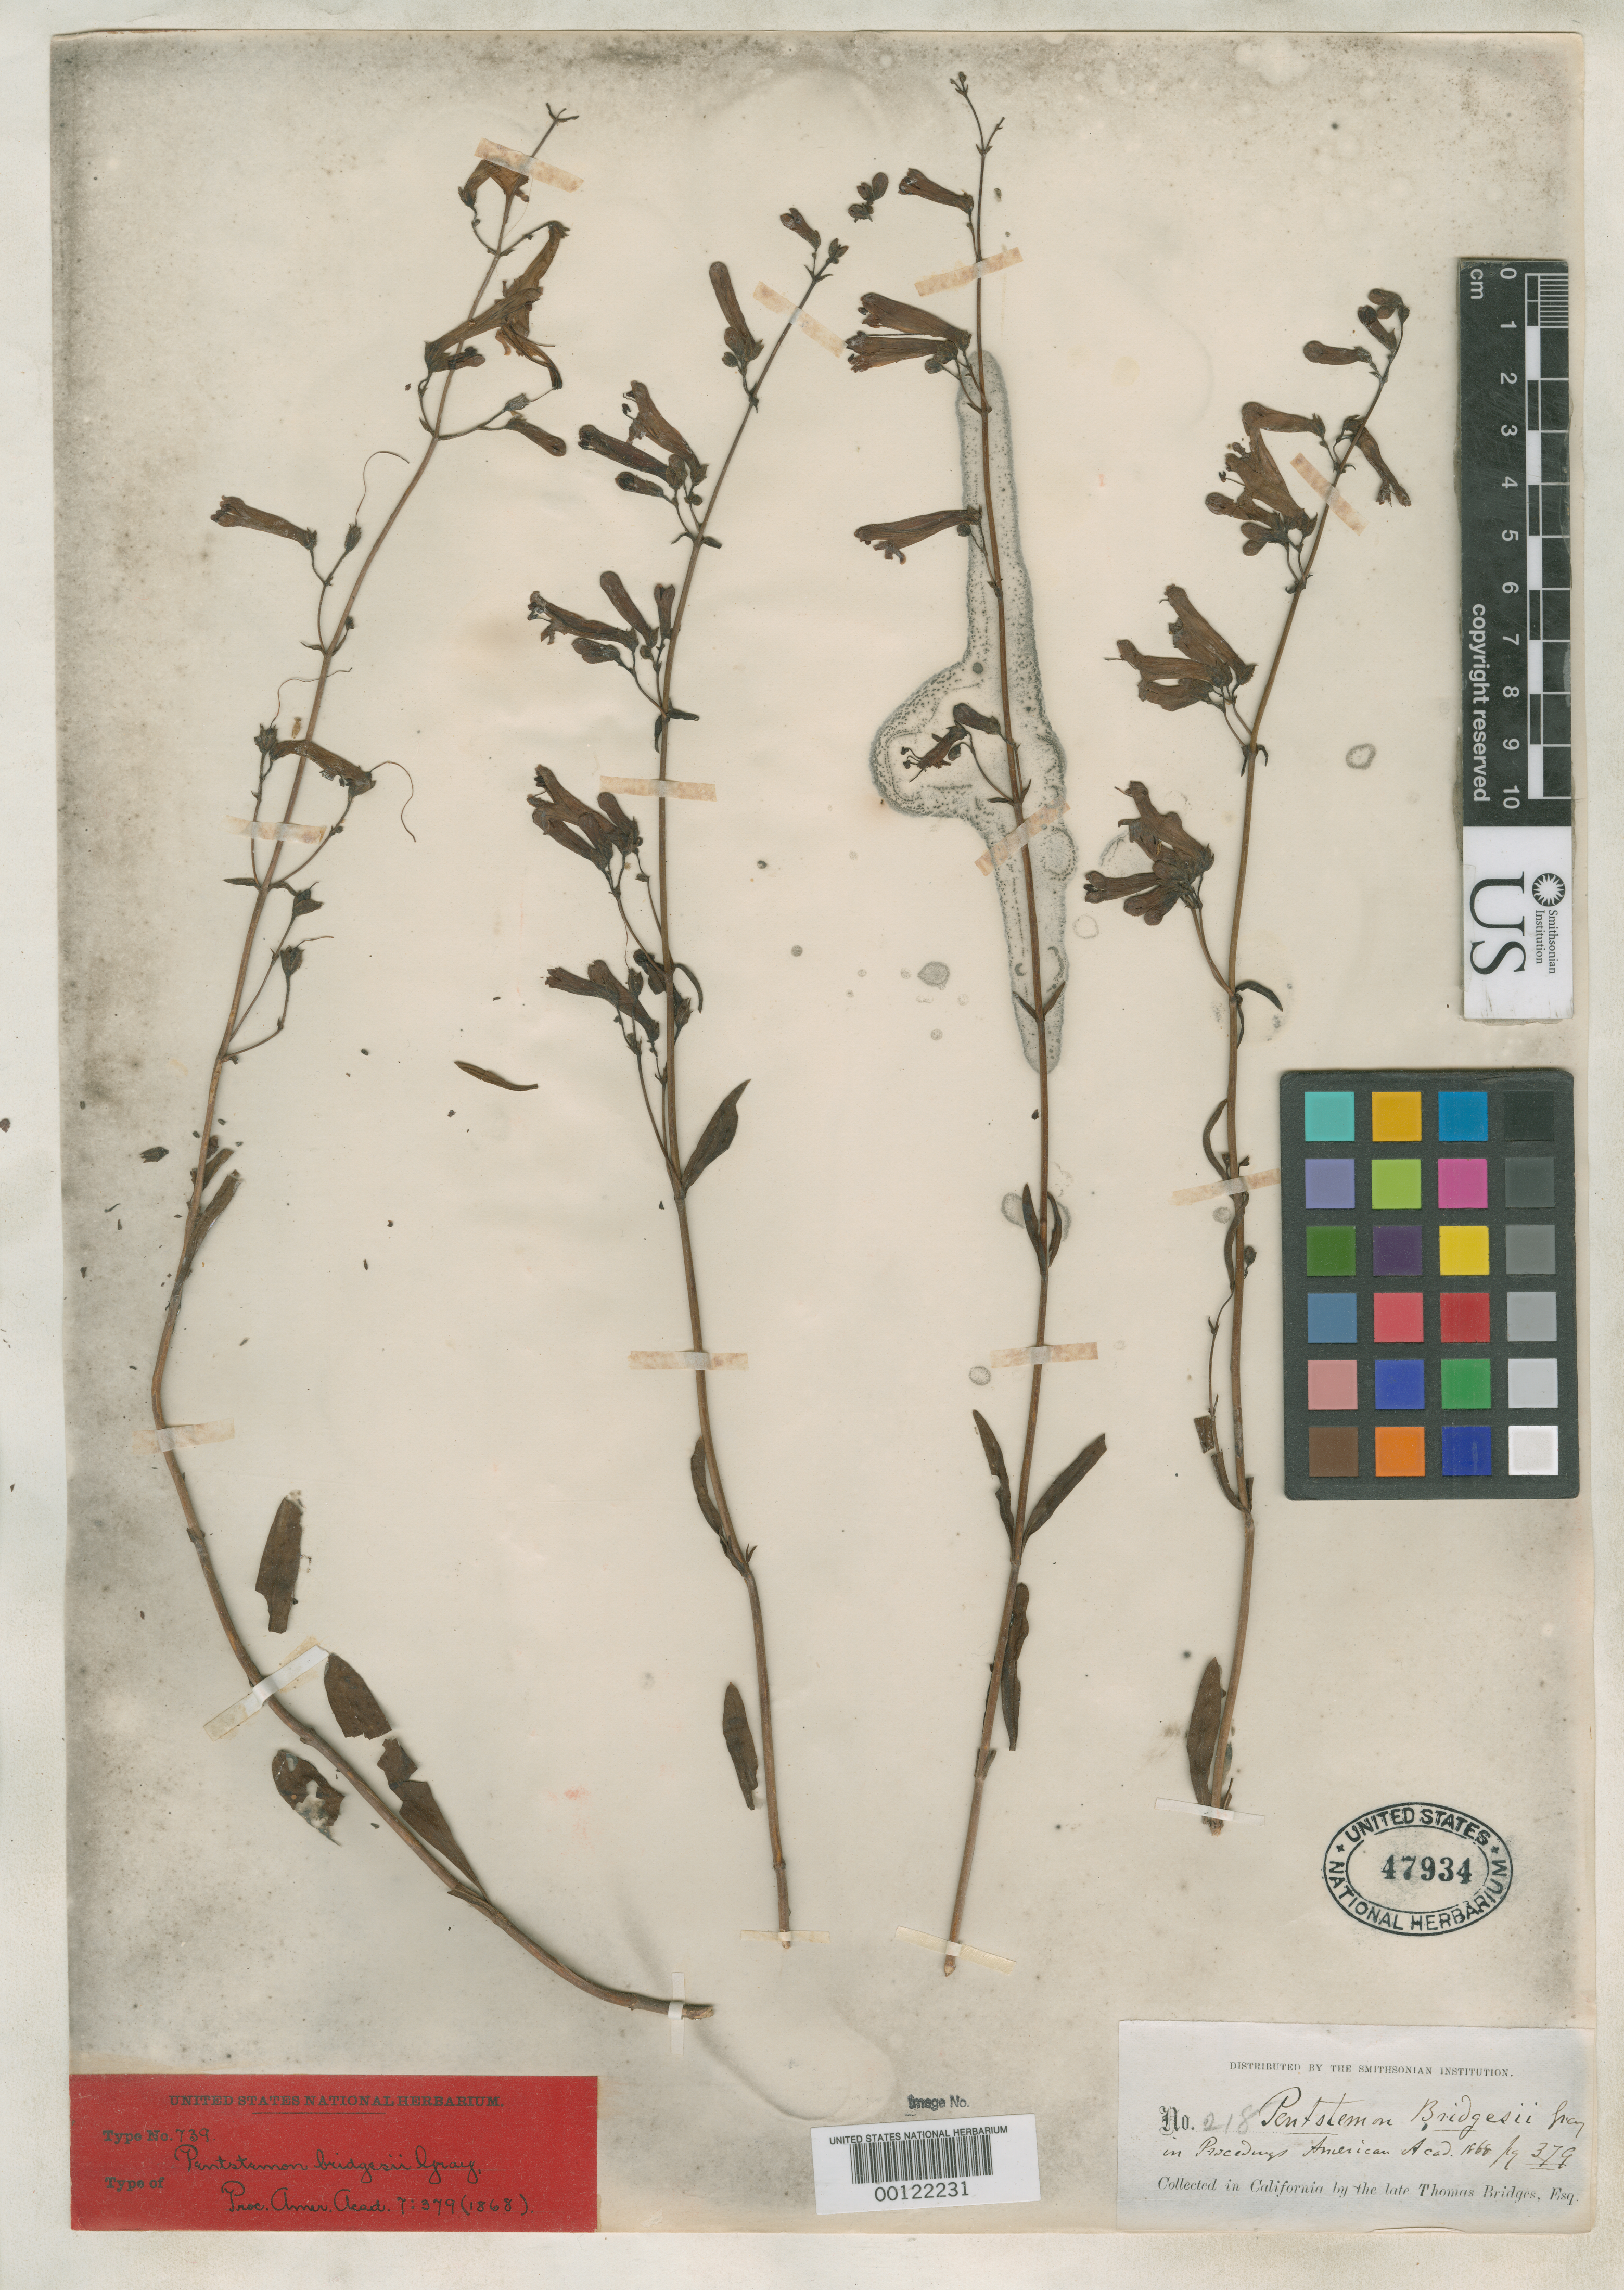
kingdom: Plantae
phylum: Tracheophyta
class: Magnoliopsida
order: Lamiales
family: Plantaginaceae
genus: Penstemon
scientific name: Penstemon bridgesii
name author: A. Gray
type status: Isosyntype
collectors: T. Bridges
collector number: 218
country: United States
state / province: California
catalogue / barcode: US 47934